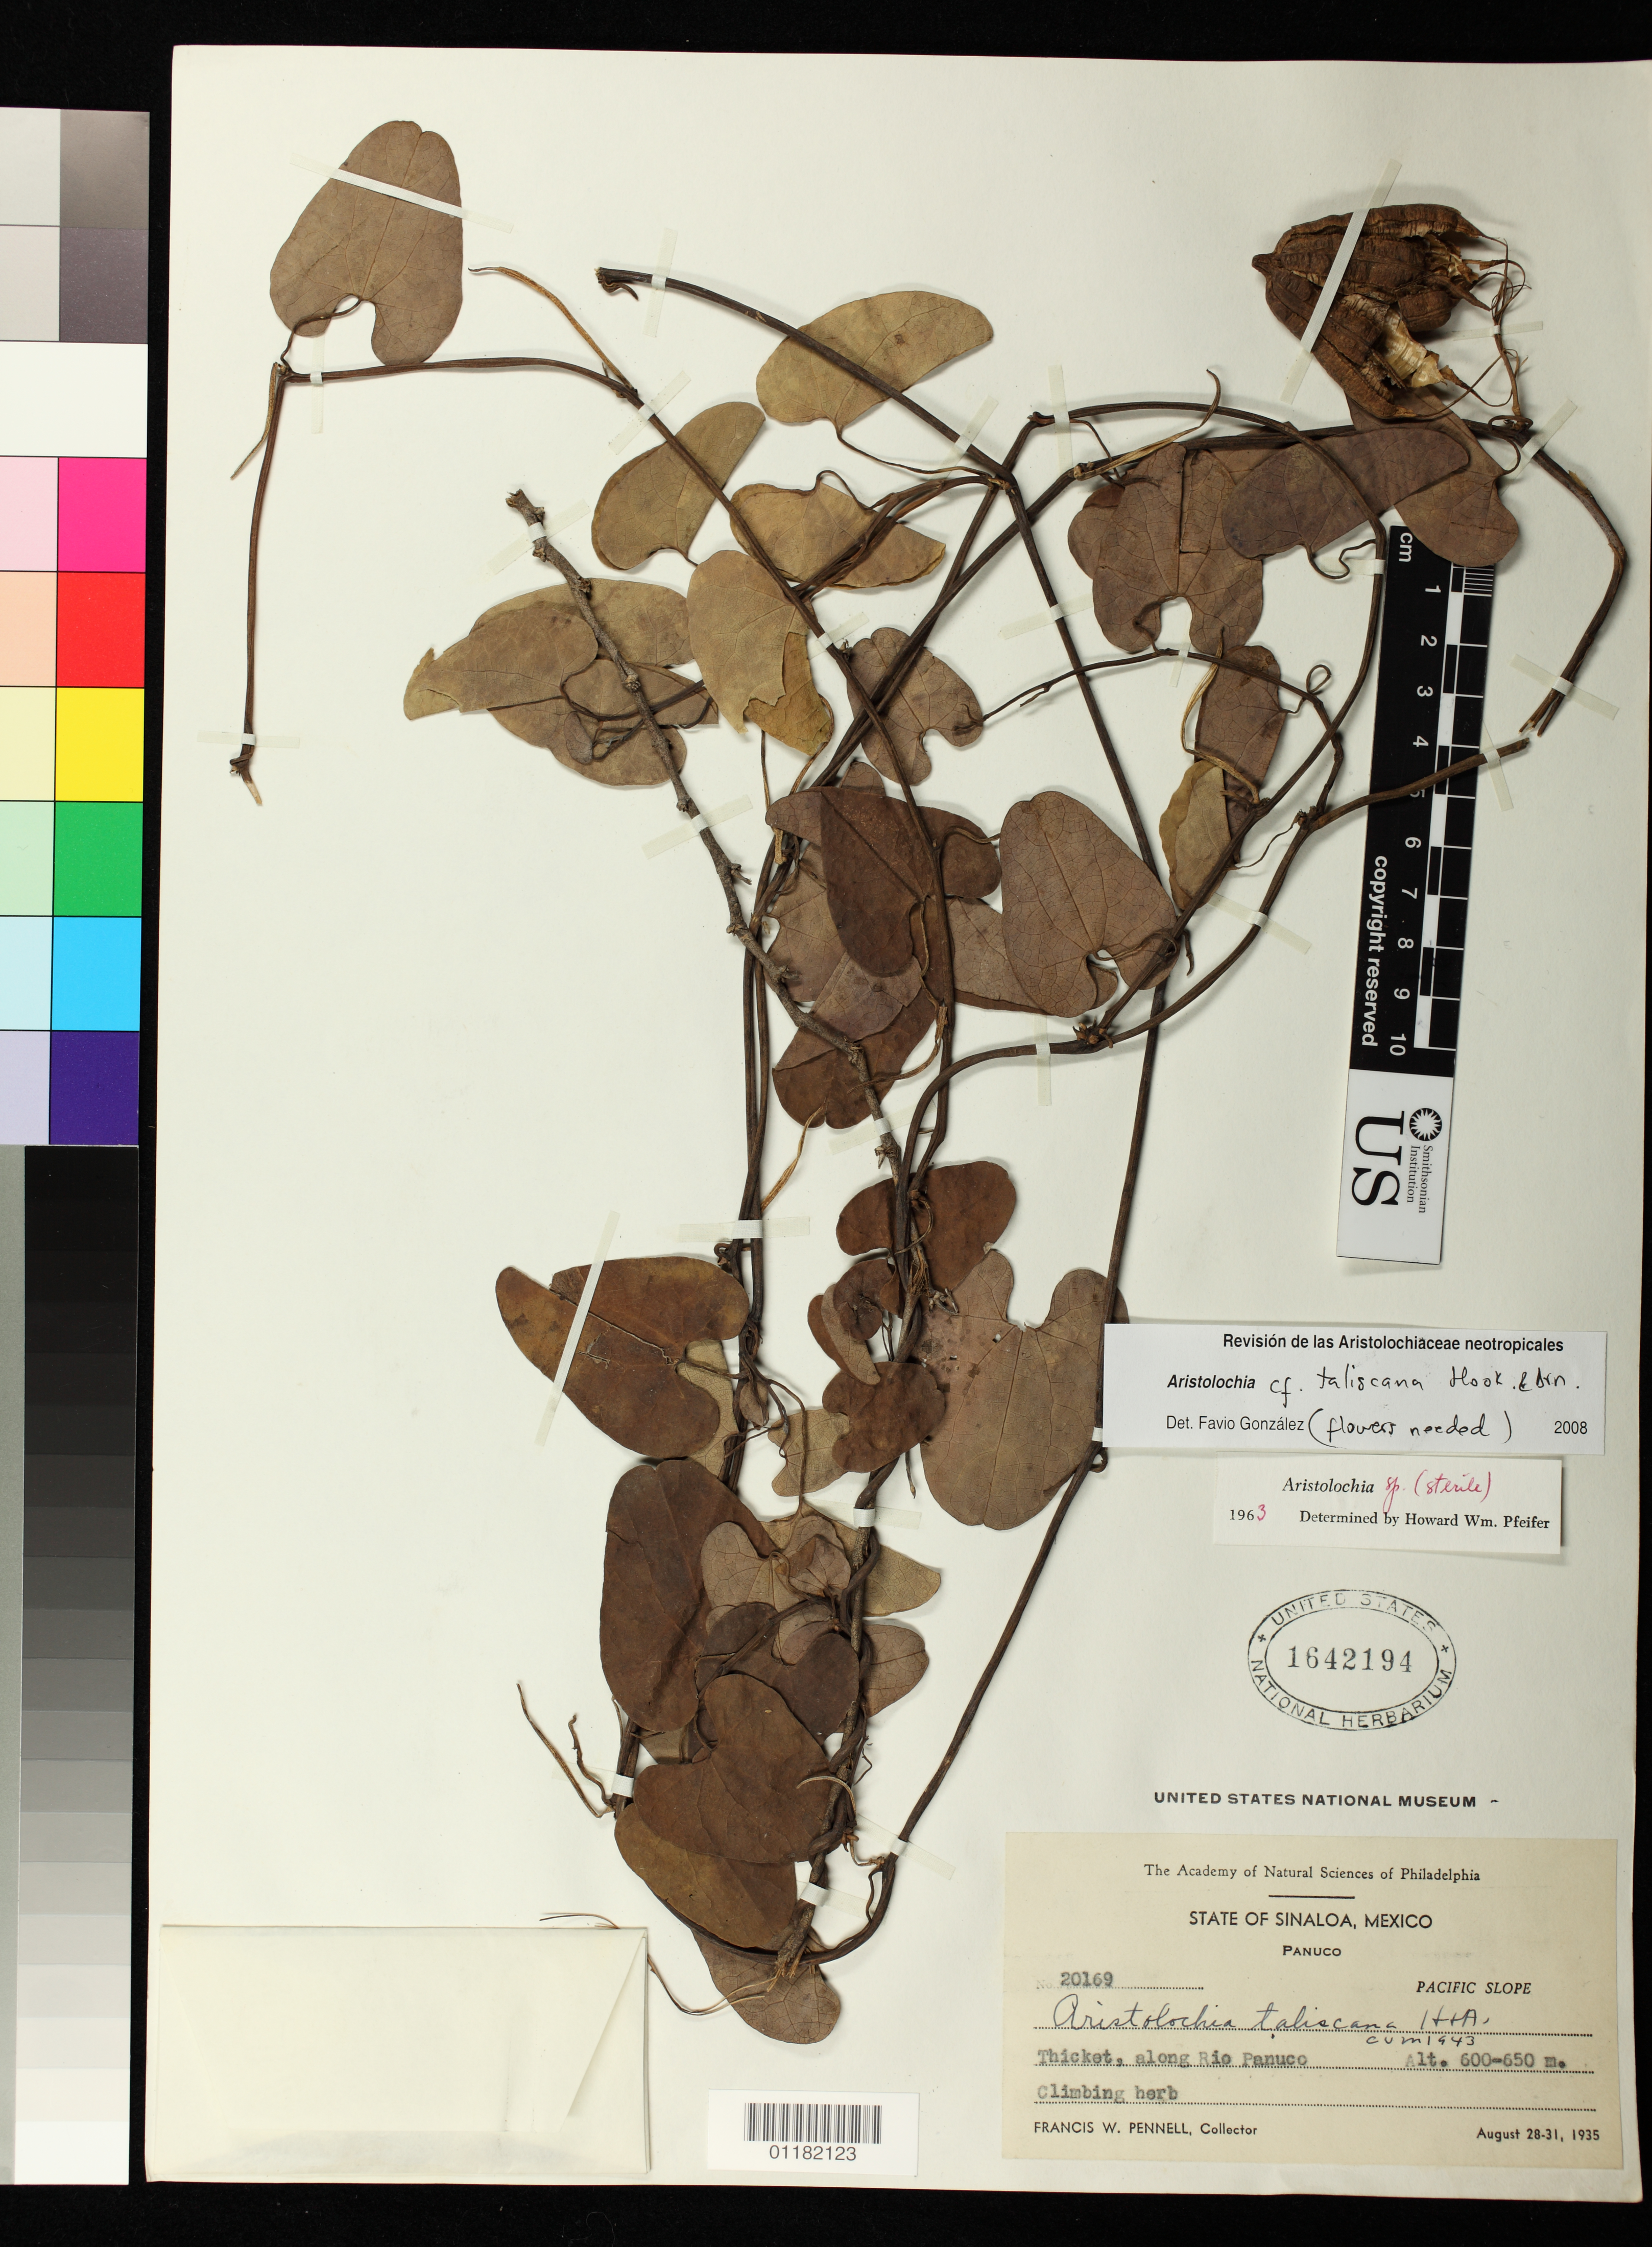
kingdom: Plantae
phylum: Tracheophyta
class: Magnoliopsida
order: Piperales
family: Aristolochiaceae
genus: Aristolochia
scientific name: Aristolochia taliscana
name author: Hook. & Arn.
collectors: F. W. Pennell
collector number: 20169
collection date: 1935-08-28/1935-08-31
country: Mexico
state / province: Sinaloa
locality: Panuco Pacific slope along Rio Panuco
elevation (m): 600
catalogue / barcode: US 1642194